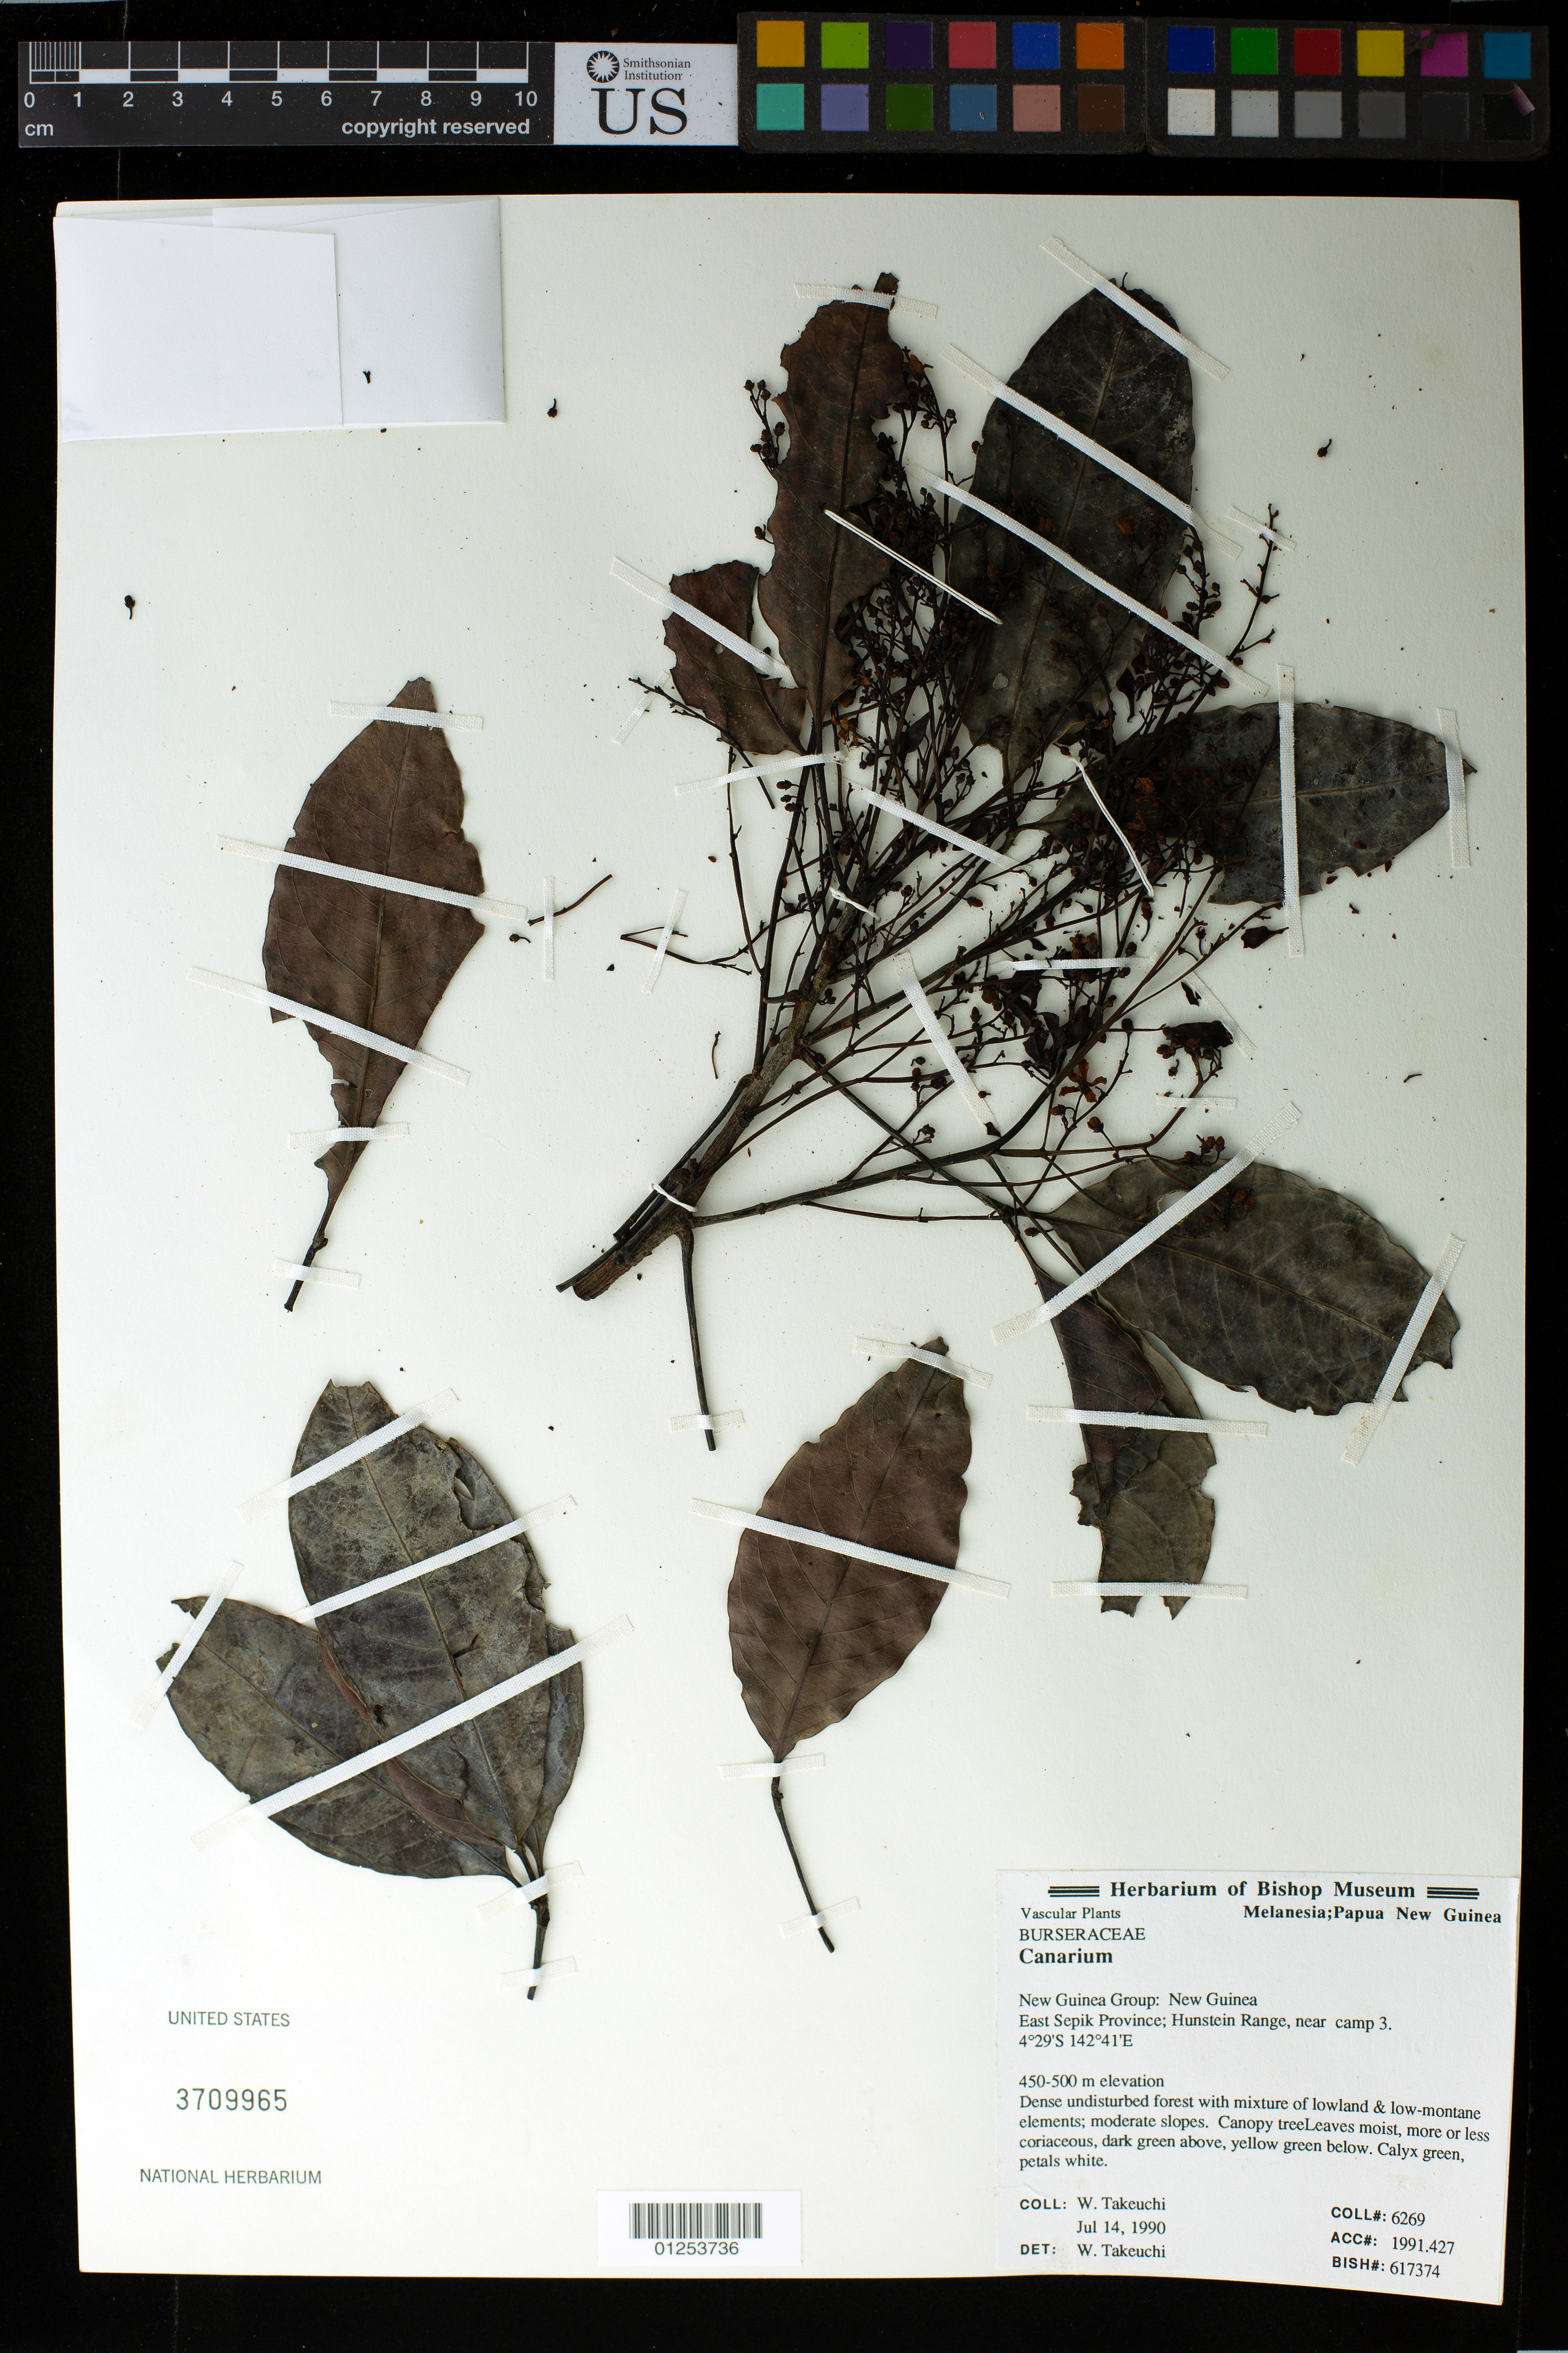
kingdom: Plantae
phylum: Tracheophyta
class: Magnoliopsida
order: Sapindales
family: Burseraceae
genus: Canarium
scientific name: Canarium sp.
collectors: W. N. Takeuchi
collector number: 6269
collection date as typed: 14 Jul 1990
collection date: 1990-07-14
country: Papua New Guinea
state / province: East Sepik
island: New Guinea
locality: Hunstein Range, near camp 3.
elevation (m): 450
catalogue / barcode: US 3709965